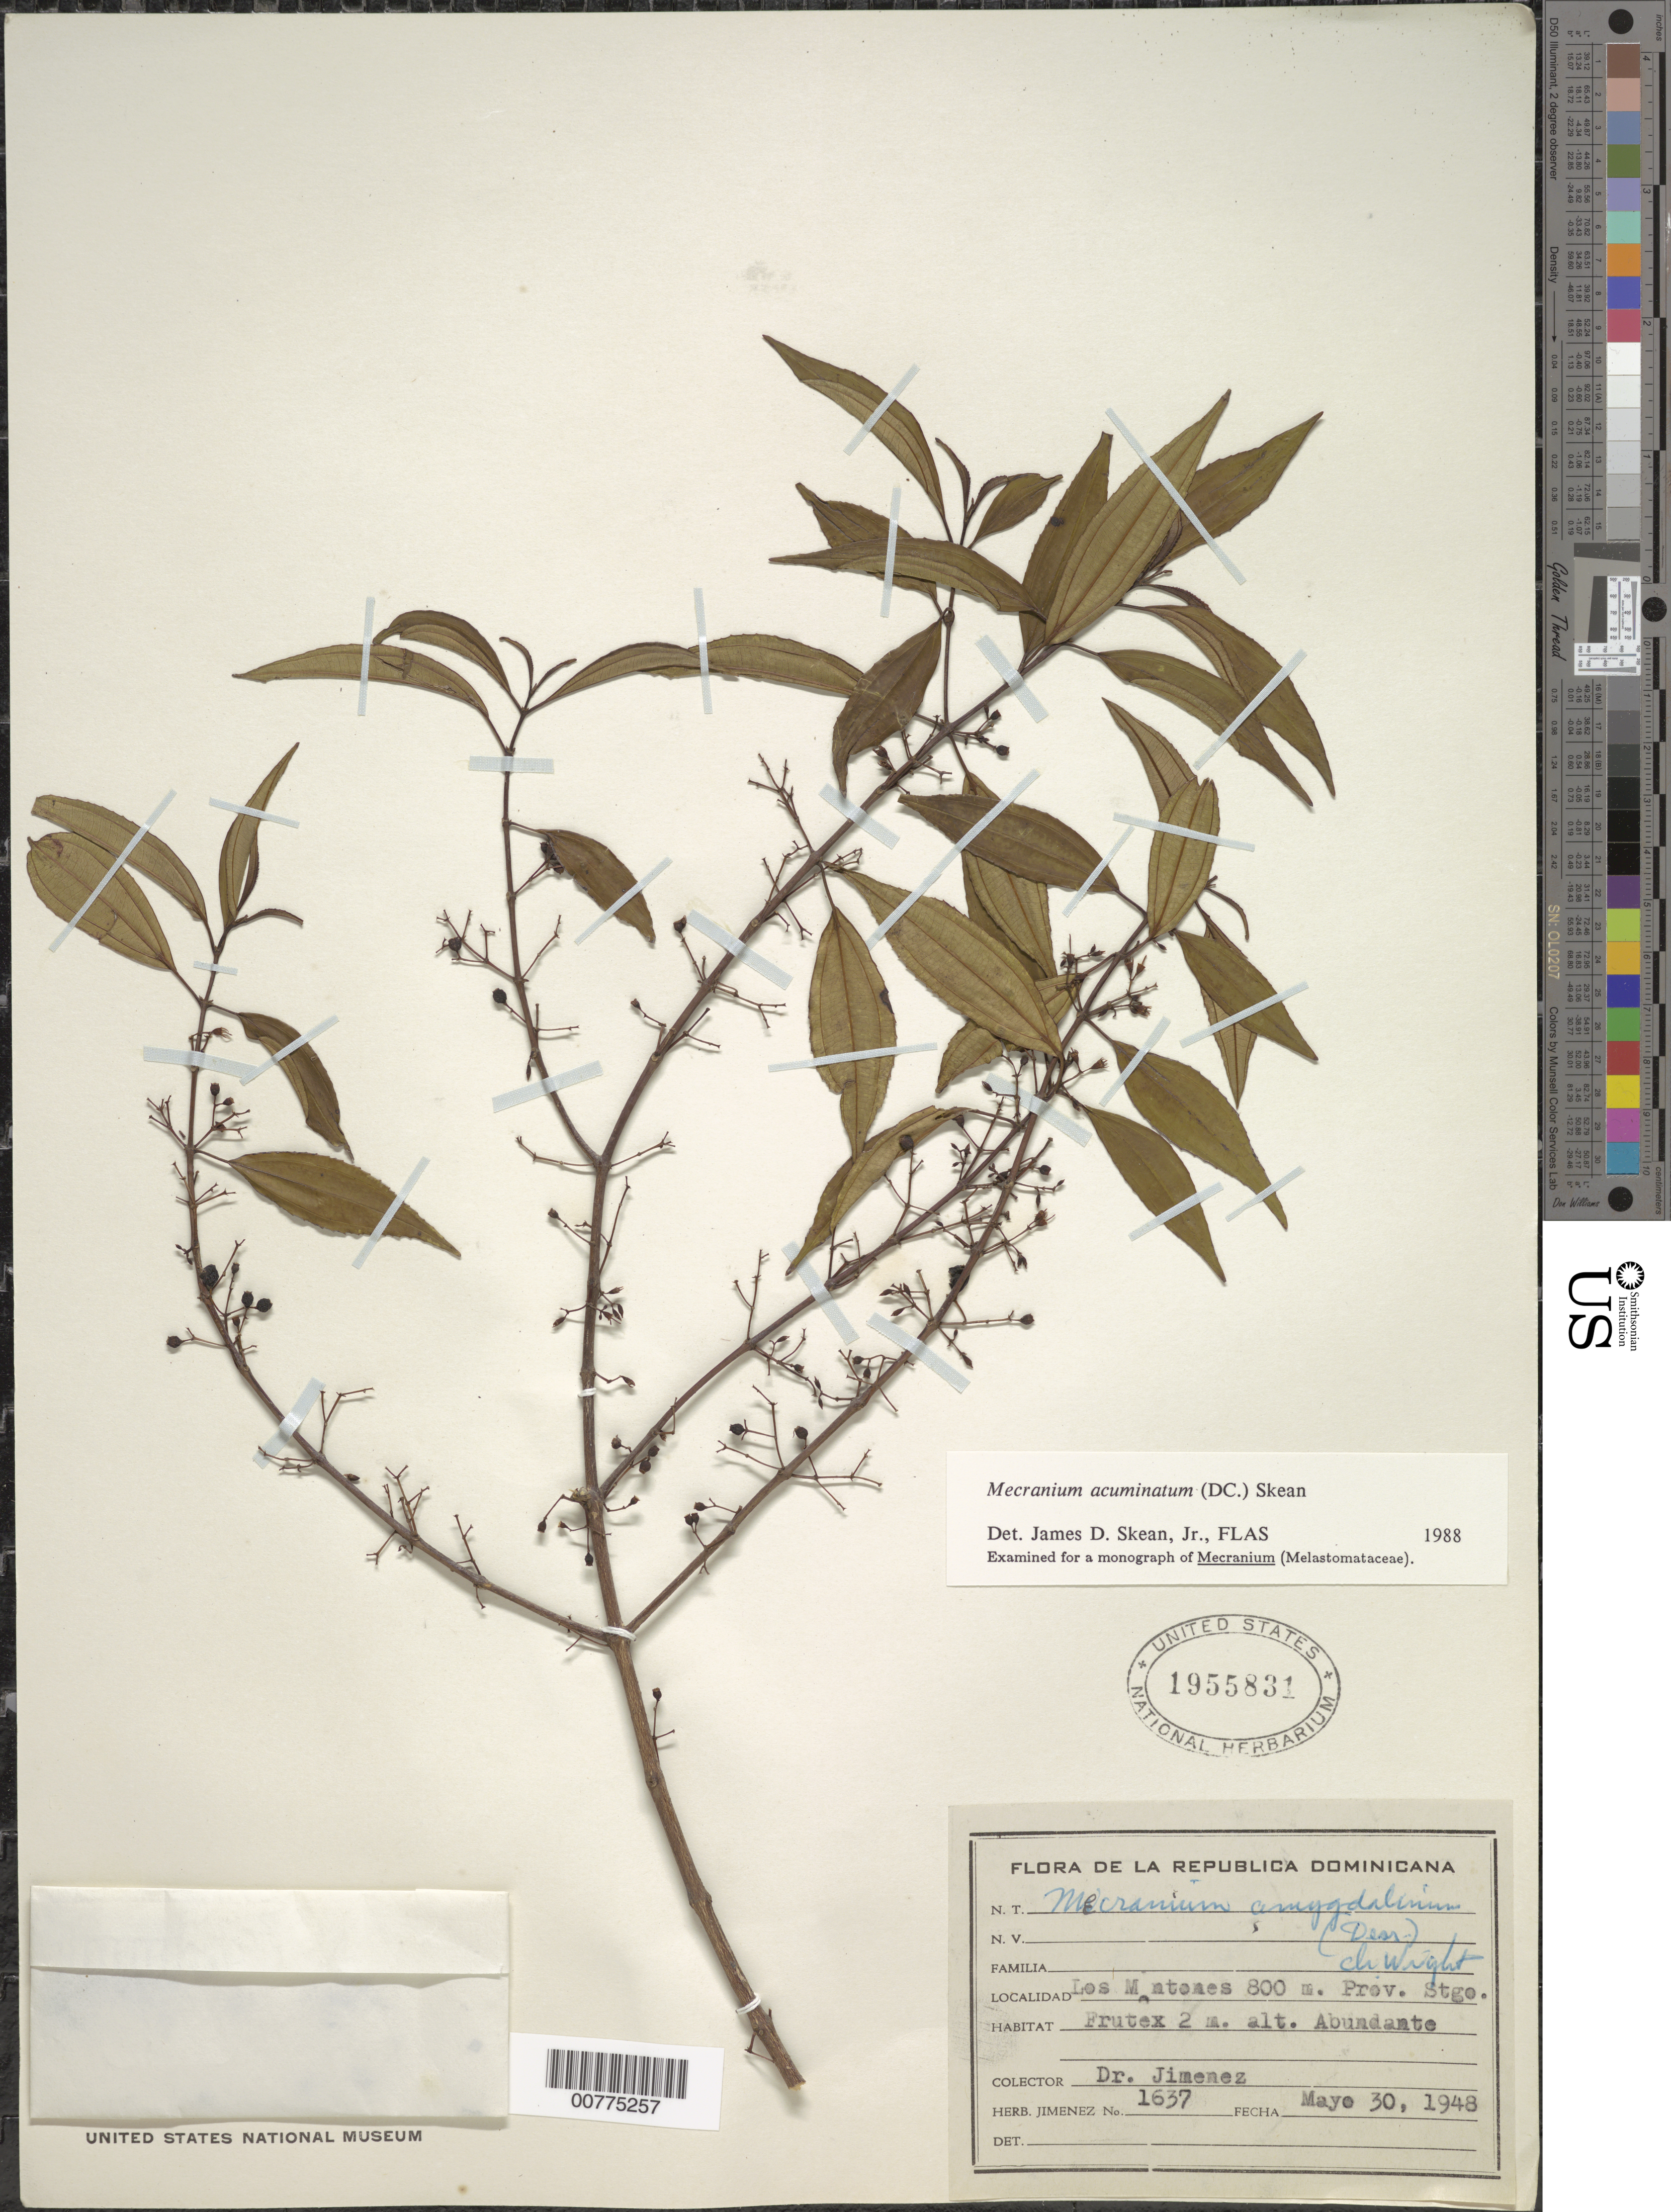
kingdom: Plantae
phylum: Tracheophyta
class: Magnoliopsida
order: Myrtales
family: Melastomataceae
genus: Mecranium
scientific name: Mecranium acuminatum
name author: (DC.) Skean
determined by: Skean, J. D., Jr.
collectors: J. J. Jiménez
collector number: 1637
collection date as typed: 30 May 1948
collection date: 1948-05-30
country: Dominican Republic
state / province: Santiago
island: Hispaniola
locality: Los Montones.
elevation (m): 800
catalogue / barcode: US 1955831